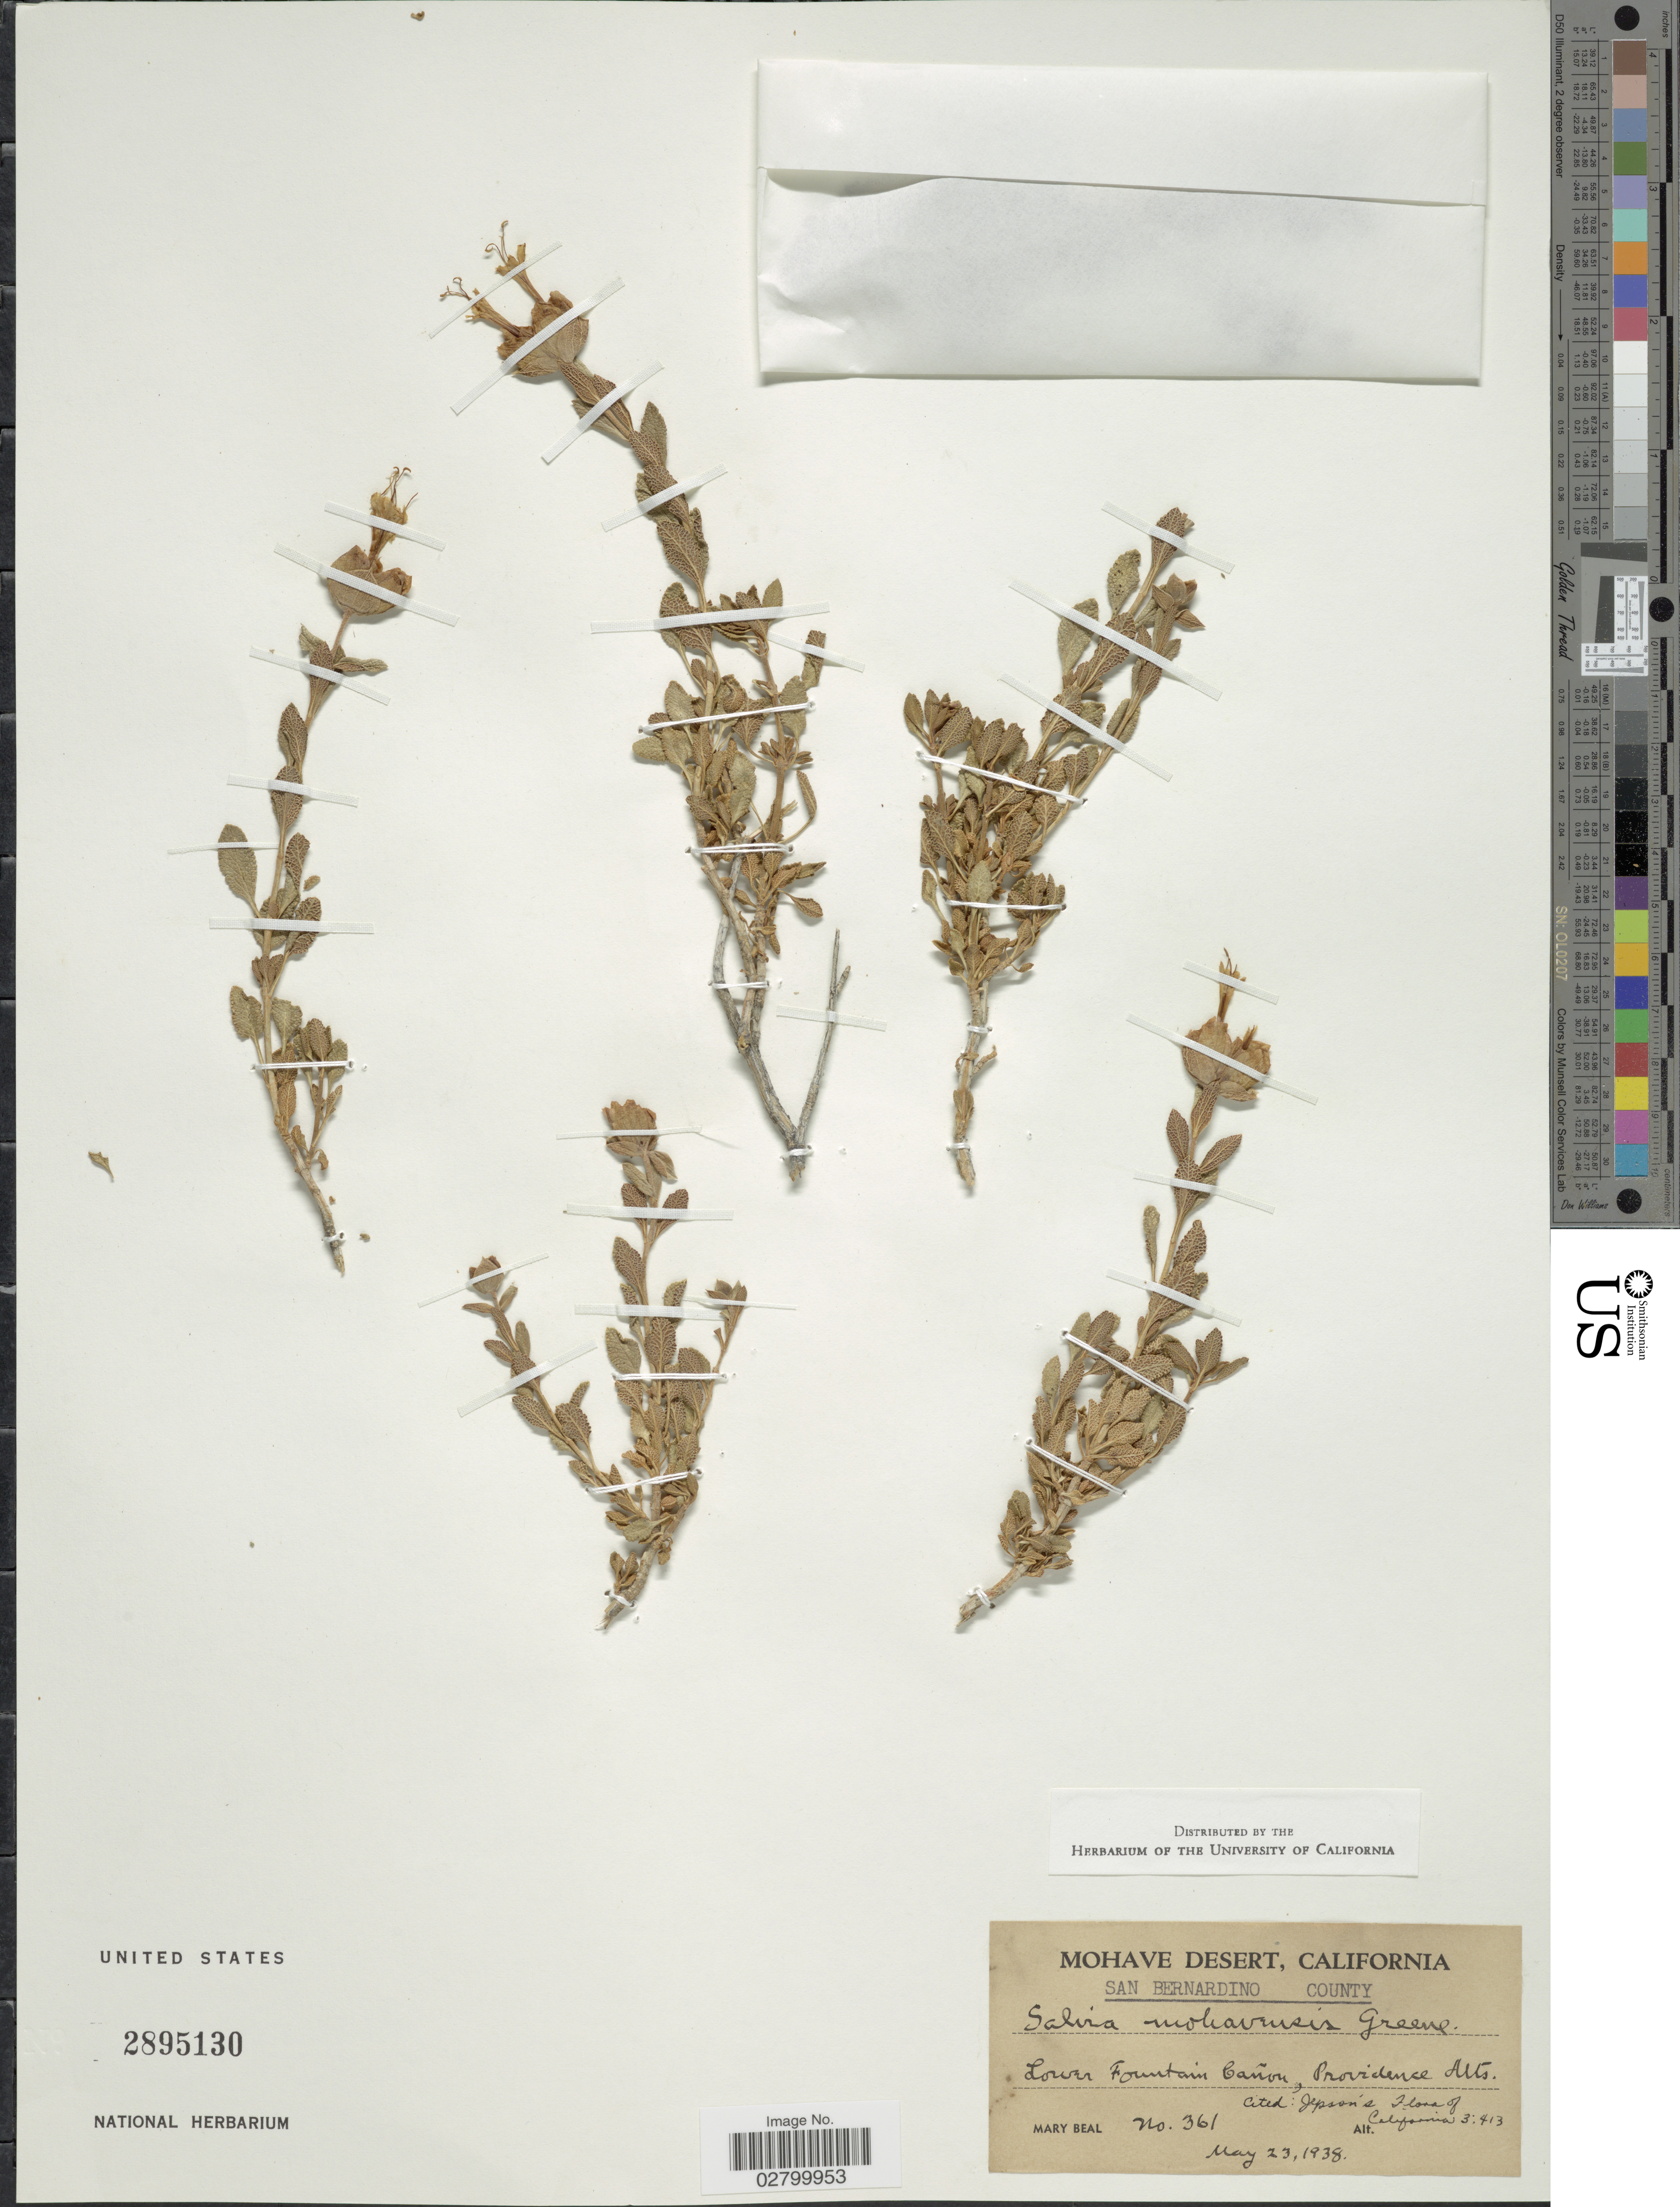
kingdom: Plantae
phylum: Tracheophyta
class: Magnoliopsida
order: Lamiales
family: Lamiaceae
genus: Salvia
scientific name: Salvia mohavensis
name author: Greene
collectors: M. Beal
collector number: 361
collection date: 1838-05-23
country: United States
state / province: California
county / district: San Bernardino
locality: Mohave Desert. San Bernardino County. Lower Fountain Cañon, Providence Mts.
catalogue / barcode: US 2895130